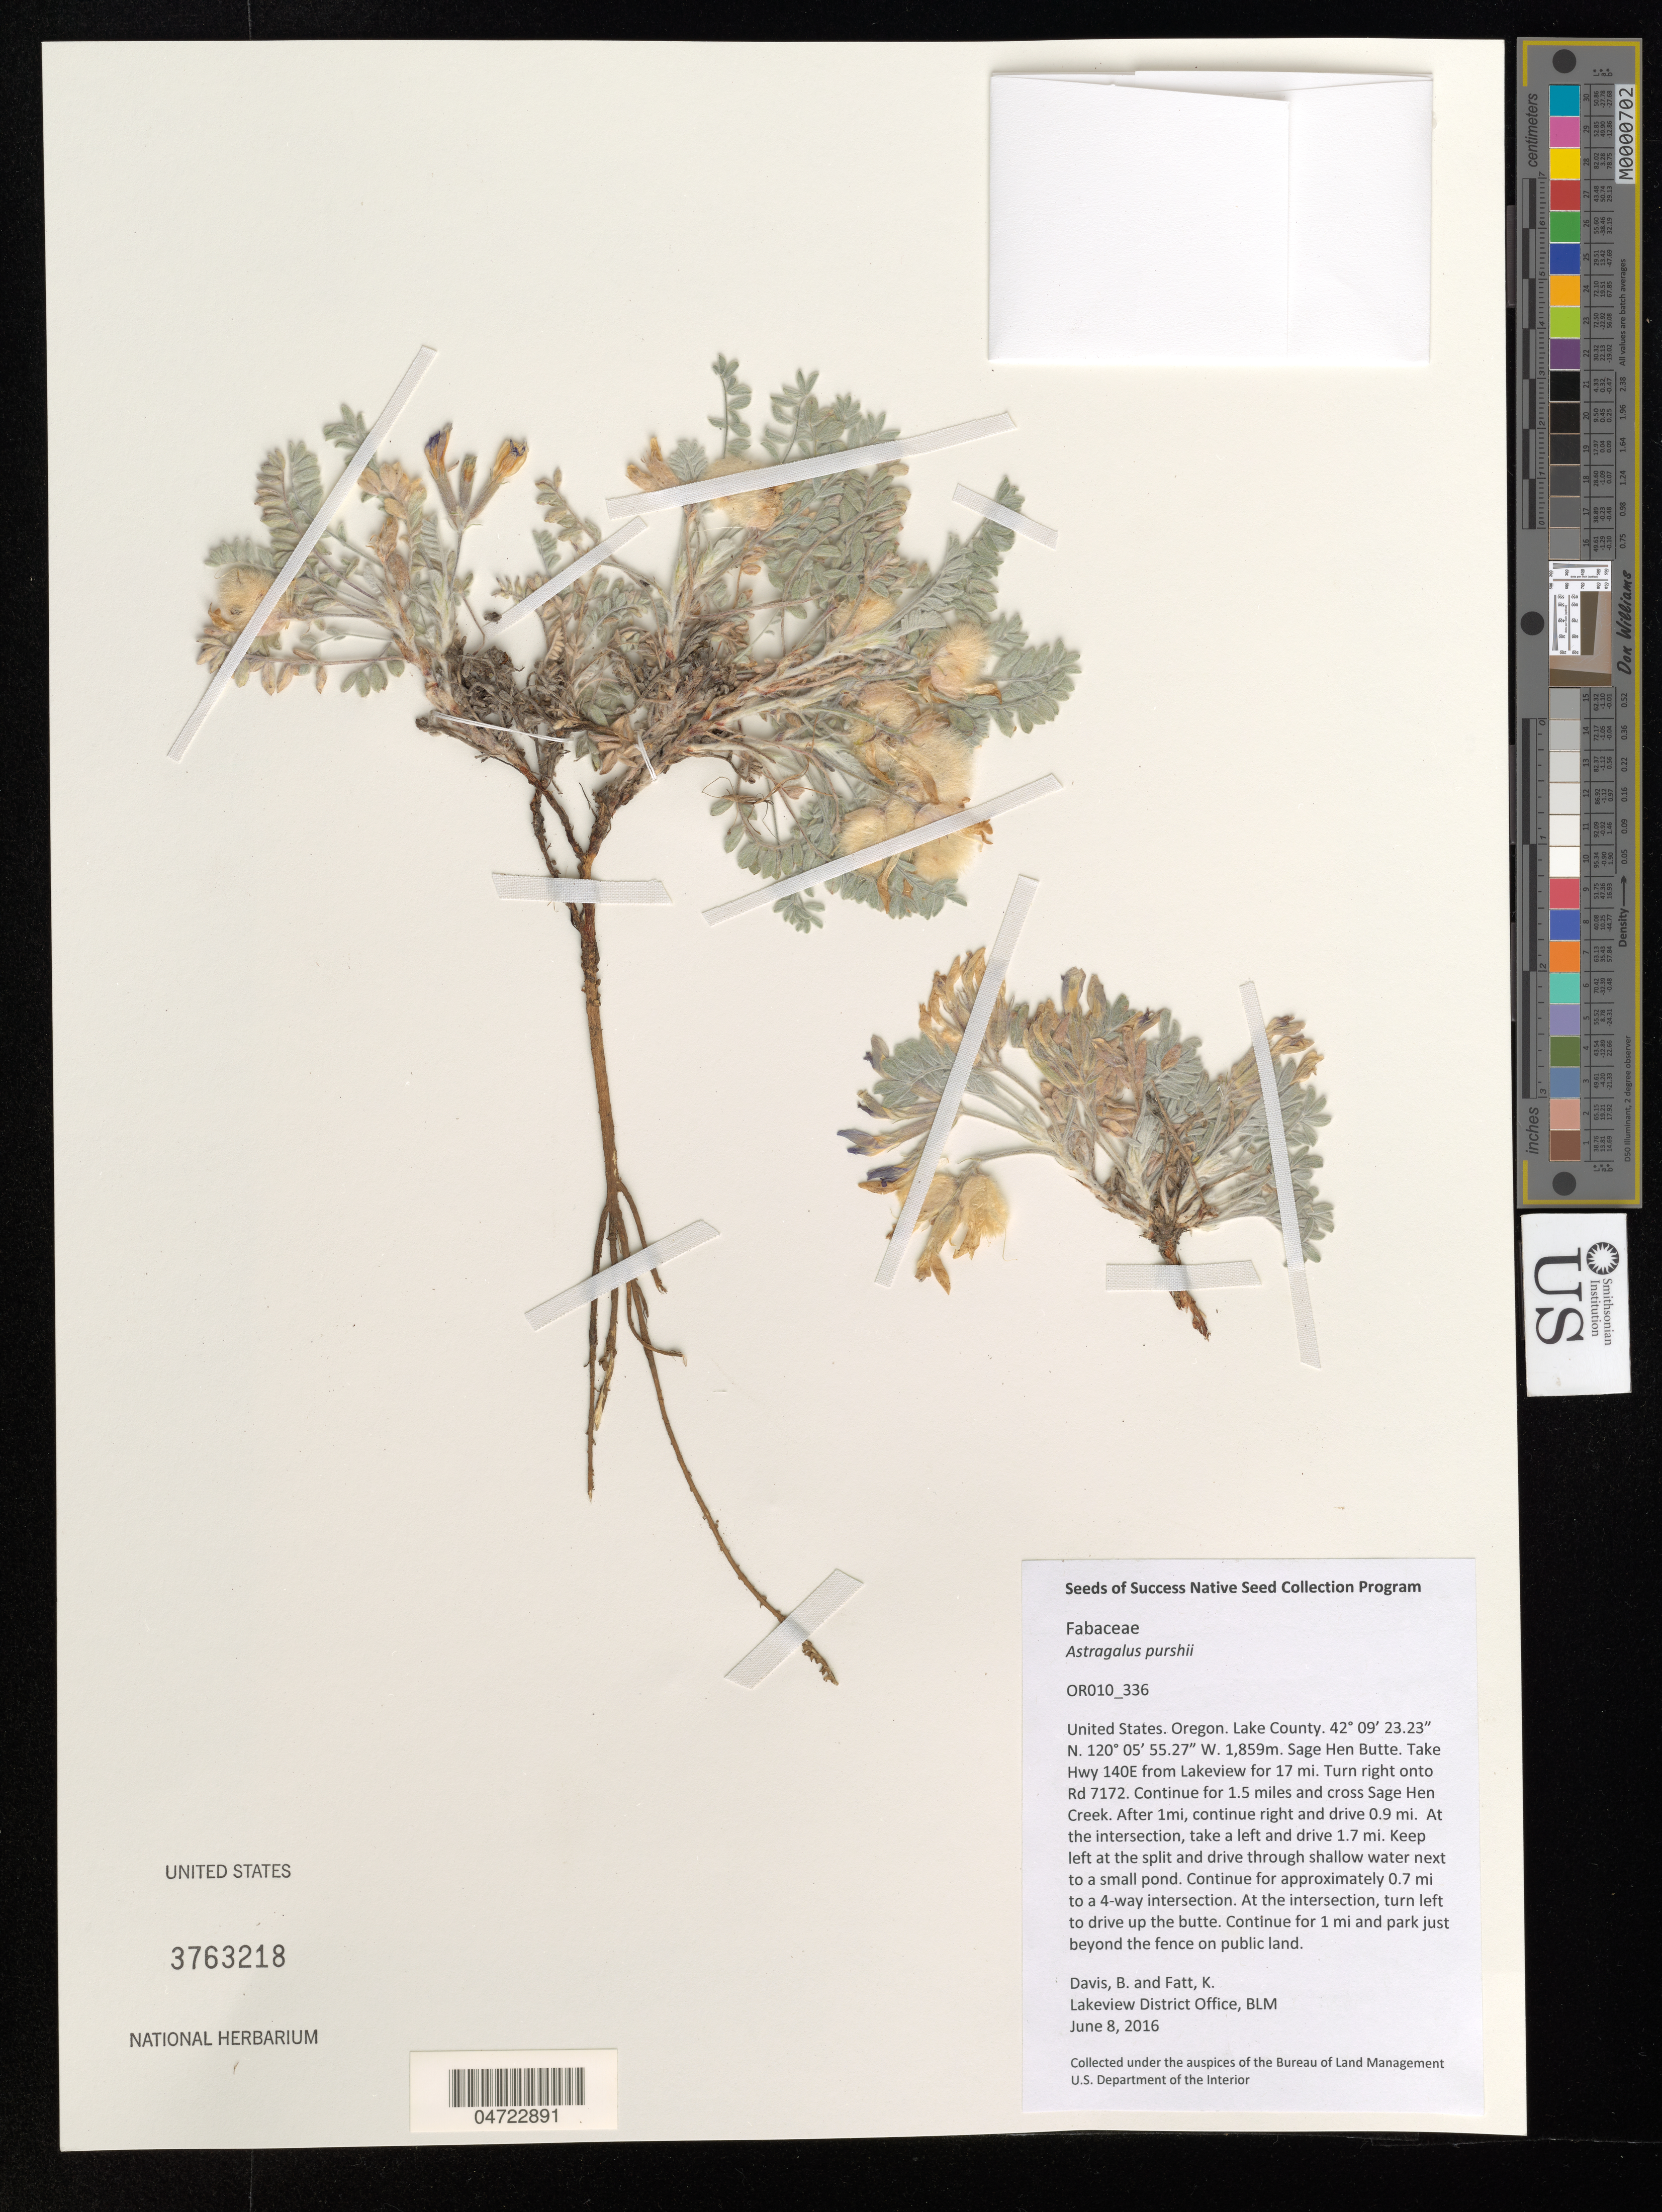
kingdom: Plantae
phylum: Tracheophyta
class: Magnoliopsida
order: Fabales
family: Fabaceae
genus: Astragalus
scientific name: Astragalus purshii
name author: Douglas ex Hook.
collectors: B. Davis & K. Fatt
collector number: OR010_336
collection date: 2016-06-08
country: United States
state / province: Oregon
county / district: Lake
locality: Lake County. Sage Hen Butte. Take Hwy 140E from Lakeview for 17 mi. Turn right onto Rd 7172. Continue for 1.5 miles and cross Sage Hen Creek. After 1mi, continue right and drive 0.9 mi. At the intersection, take a left and drive 1.7 mi. Keep left at the split and drive through shallow water next to a small pond. Continue for approximately 0.7 mi to a 4-way intersection. At the intersection, turn left to drive up the butte. Continue for 1 mi and park just beyond the fence on public land.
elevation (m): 1859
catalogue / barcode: US 3763218